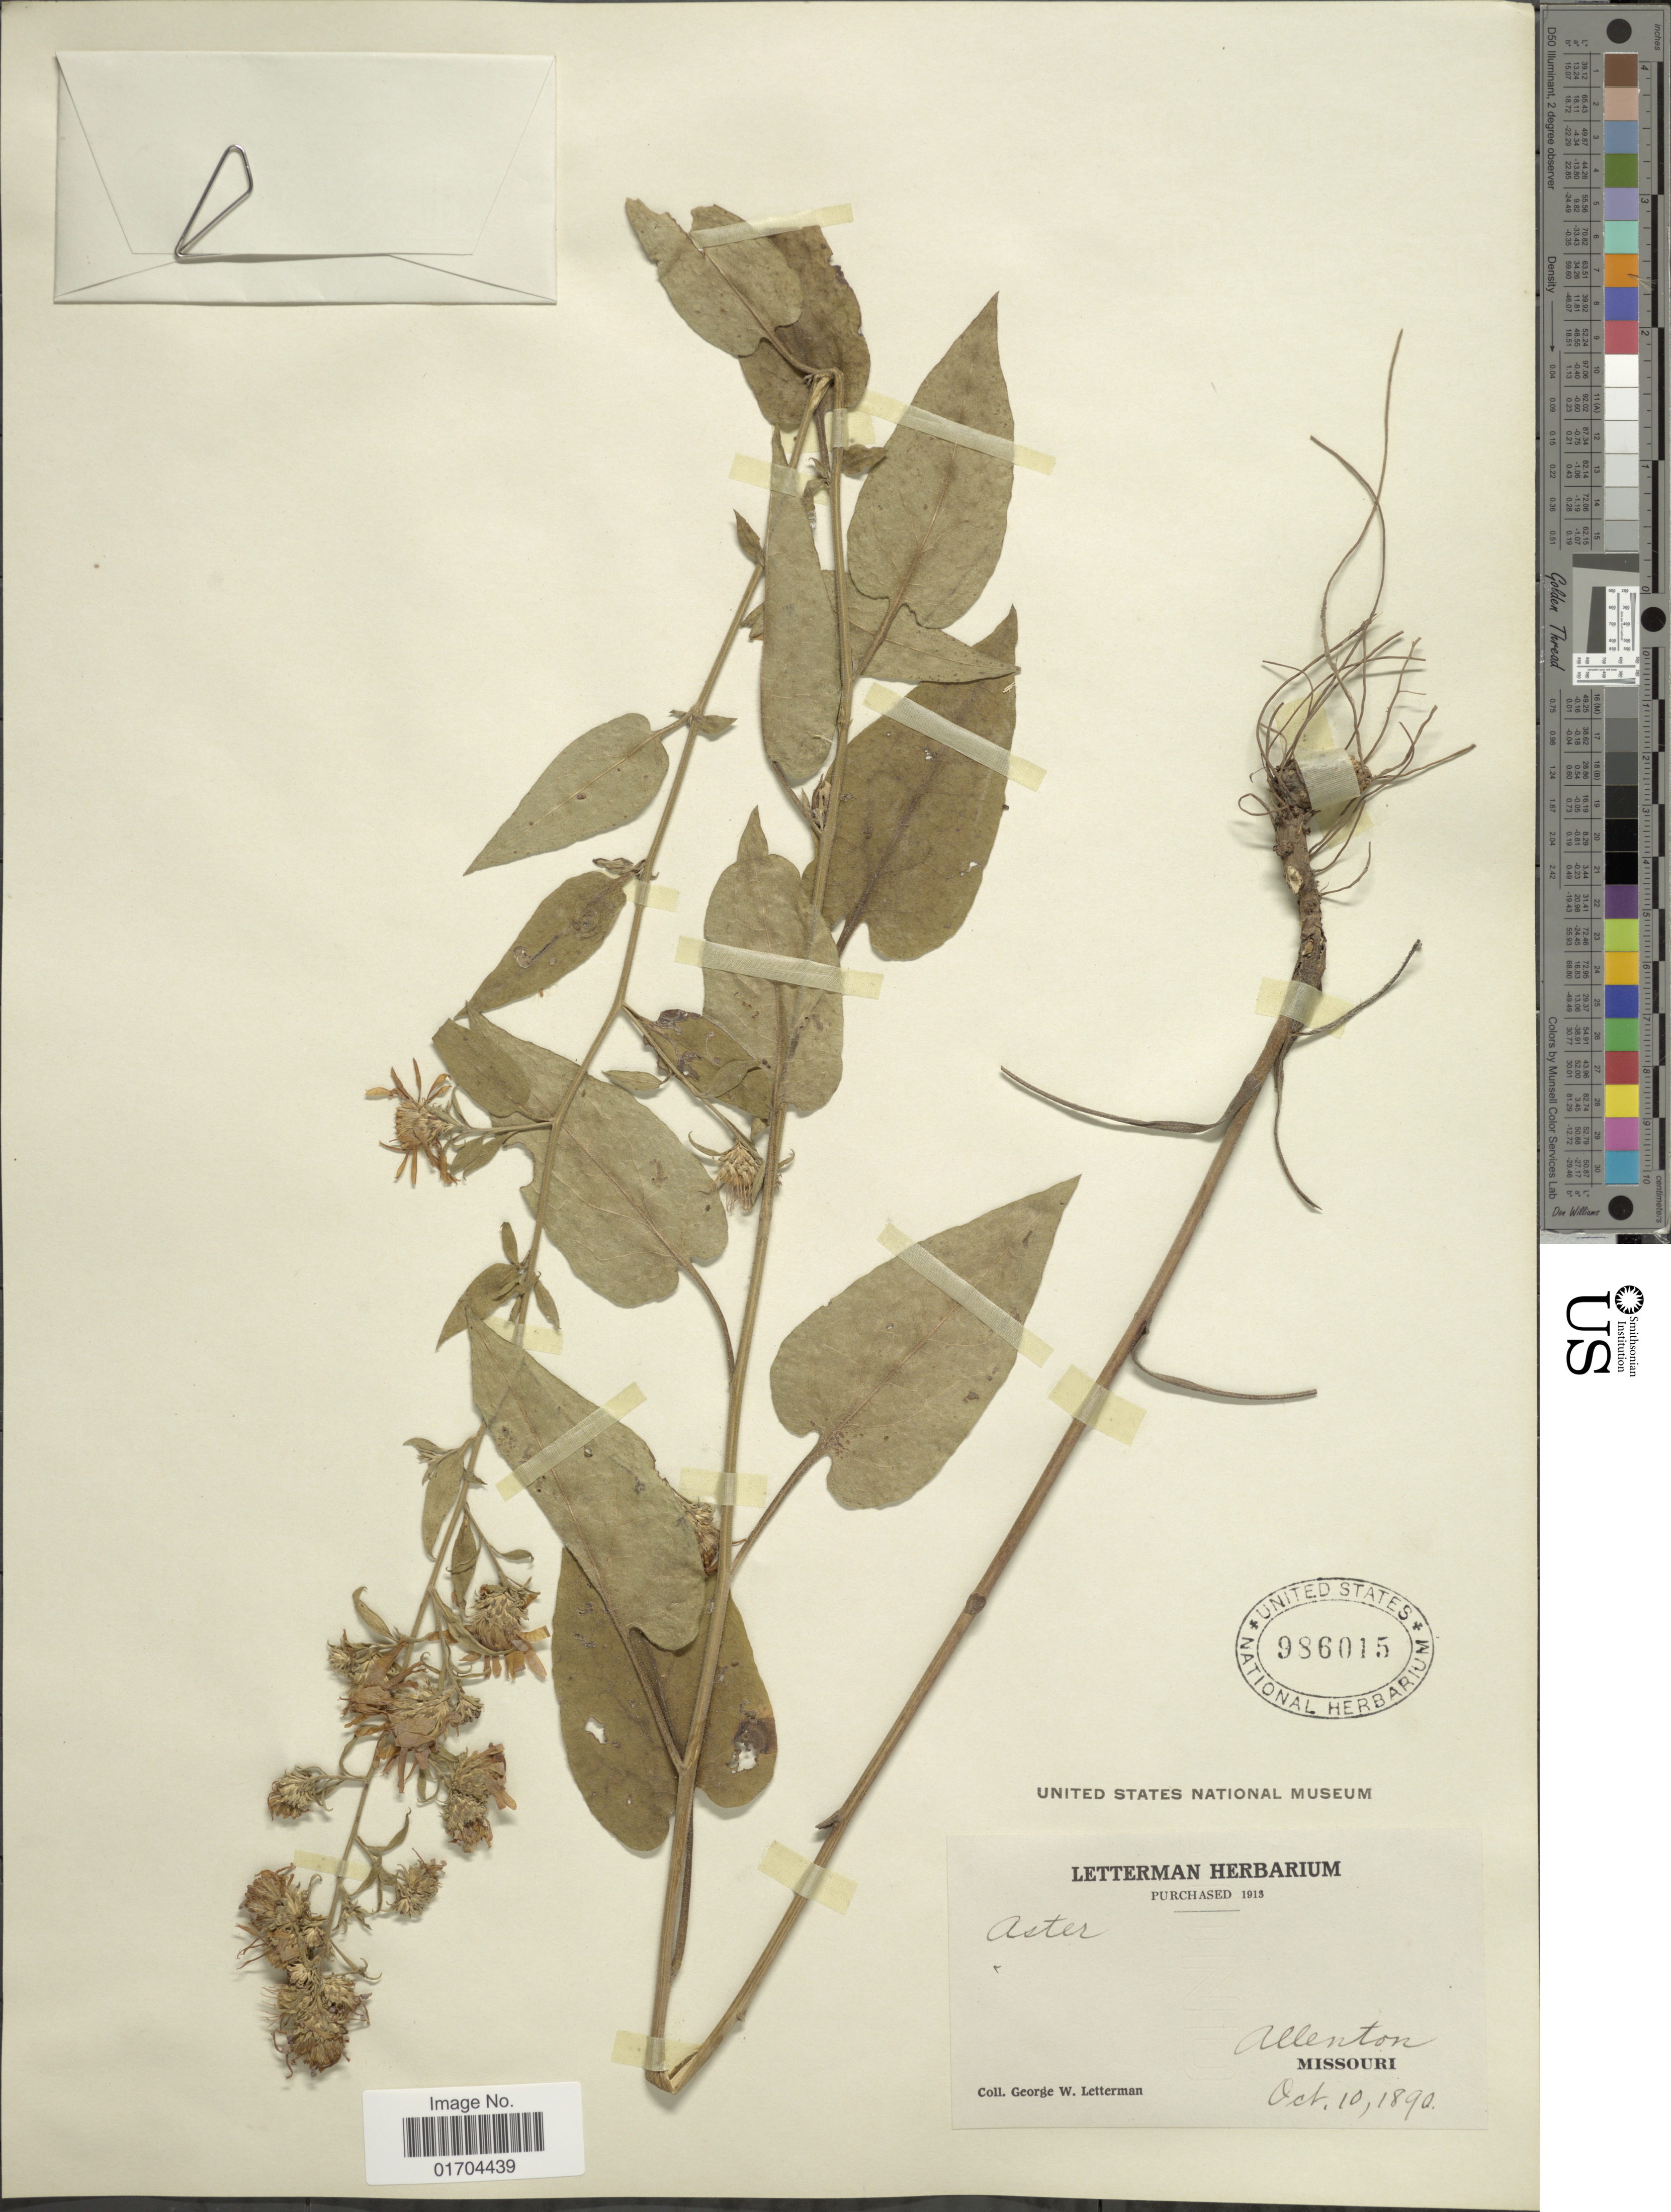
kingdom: Plantae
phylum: Tracheophyta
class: Magnoliopsida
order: Asterales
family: Asteraceae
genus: Symphyotrichum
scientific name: Symphyotrichum sp.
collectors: G. W. Letterman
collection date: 1890-10-10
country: United States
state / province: Missouri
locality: Allenton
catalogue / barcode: US 986015